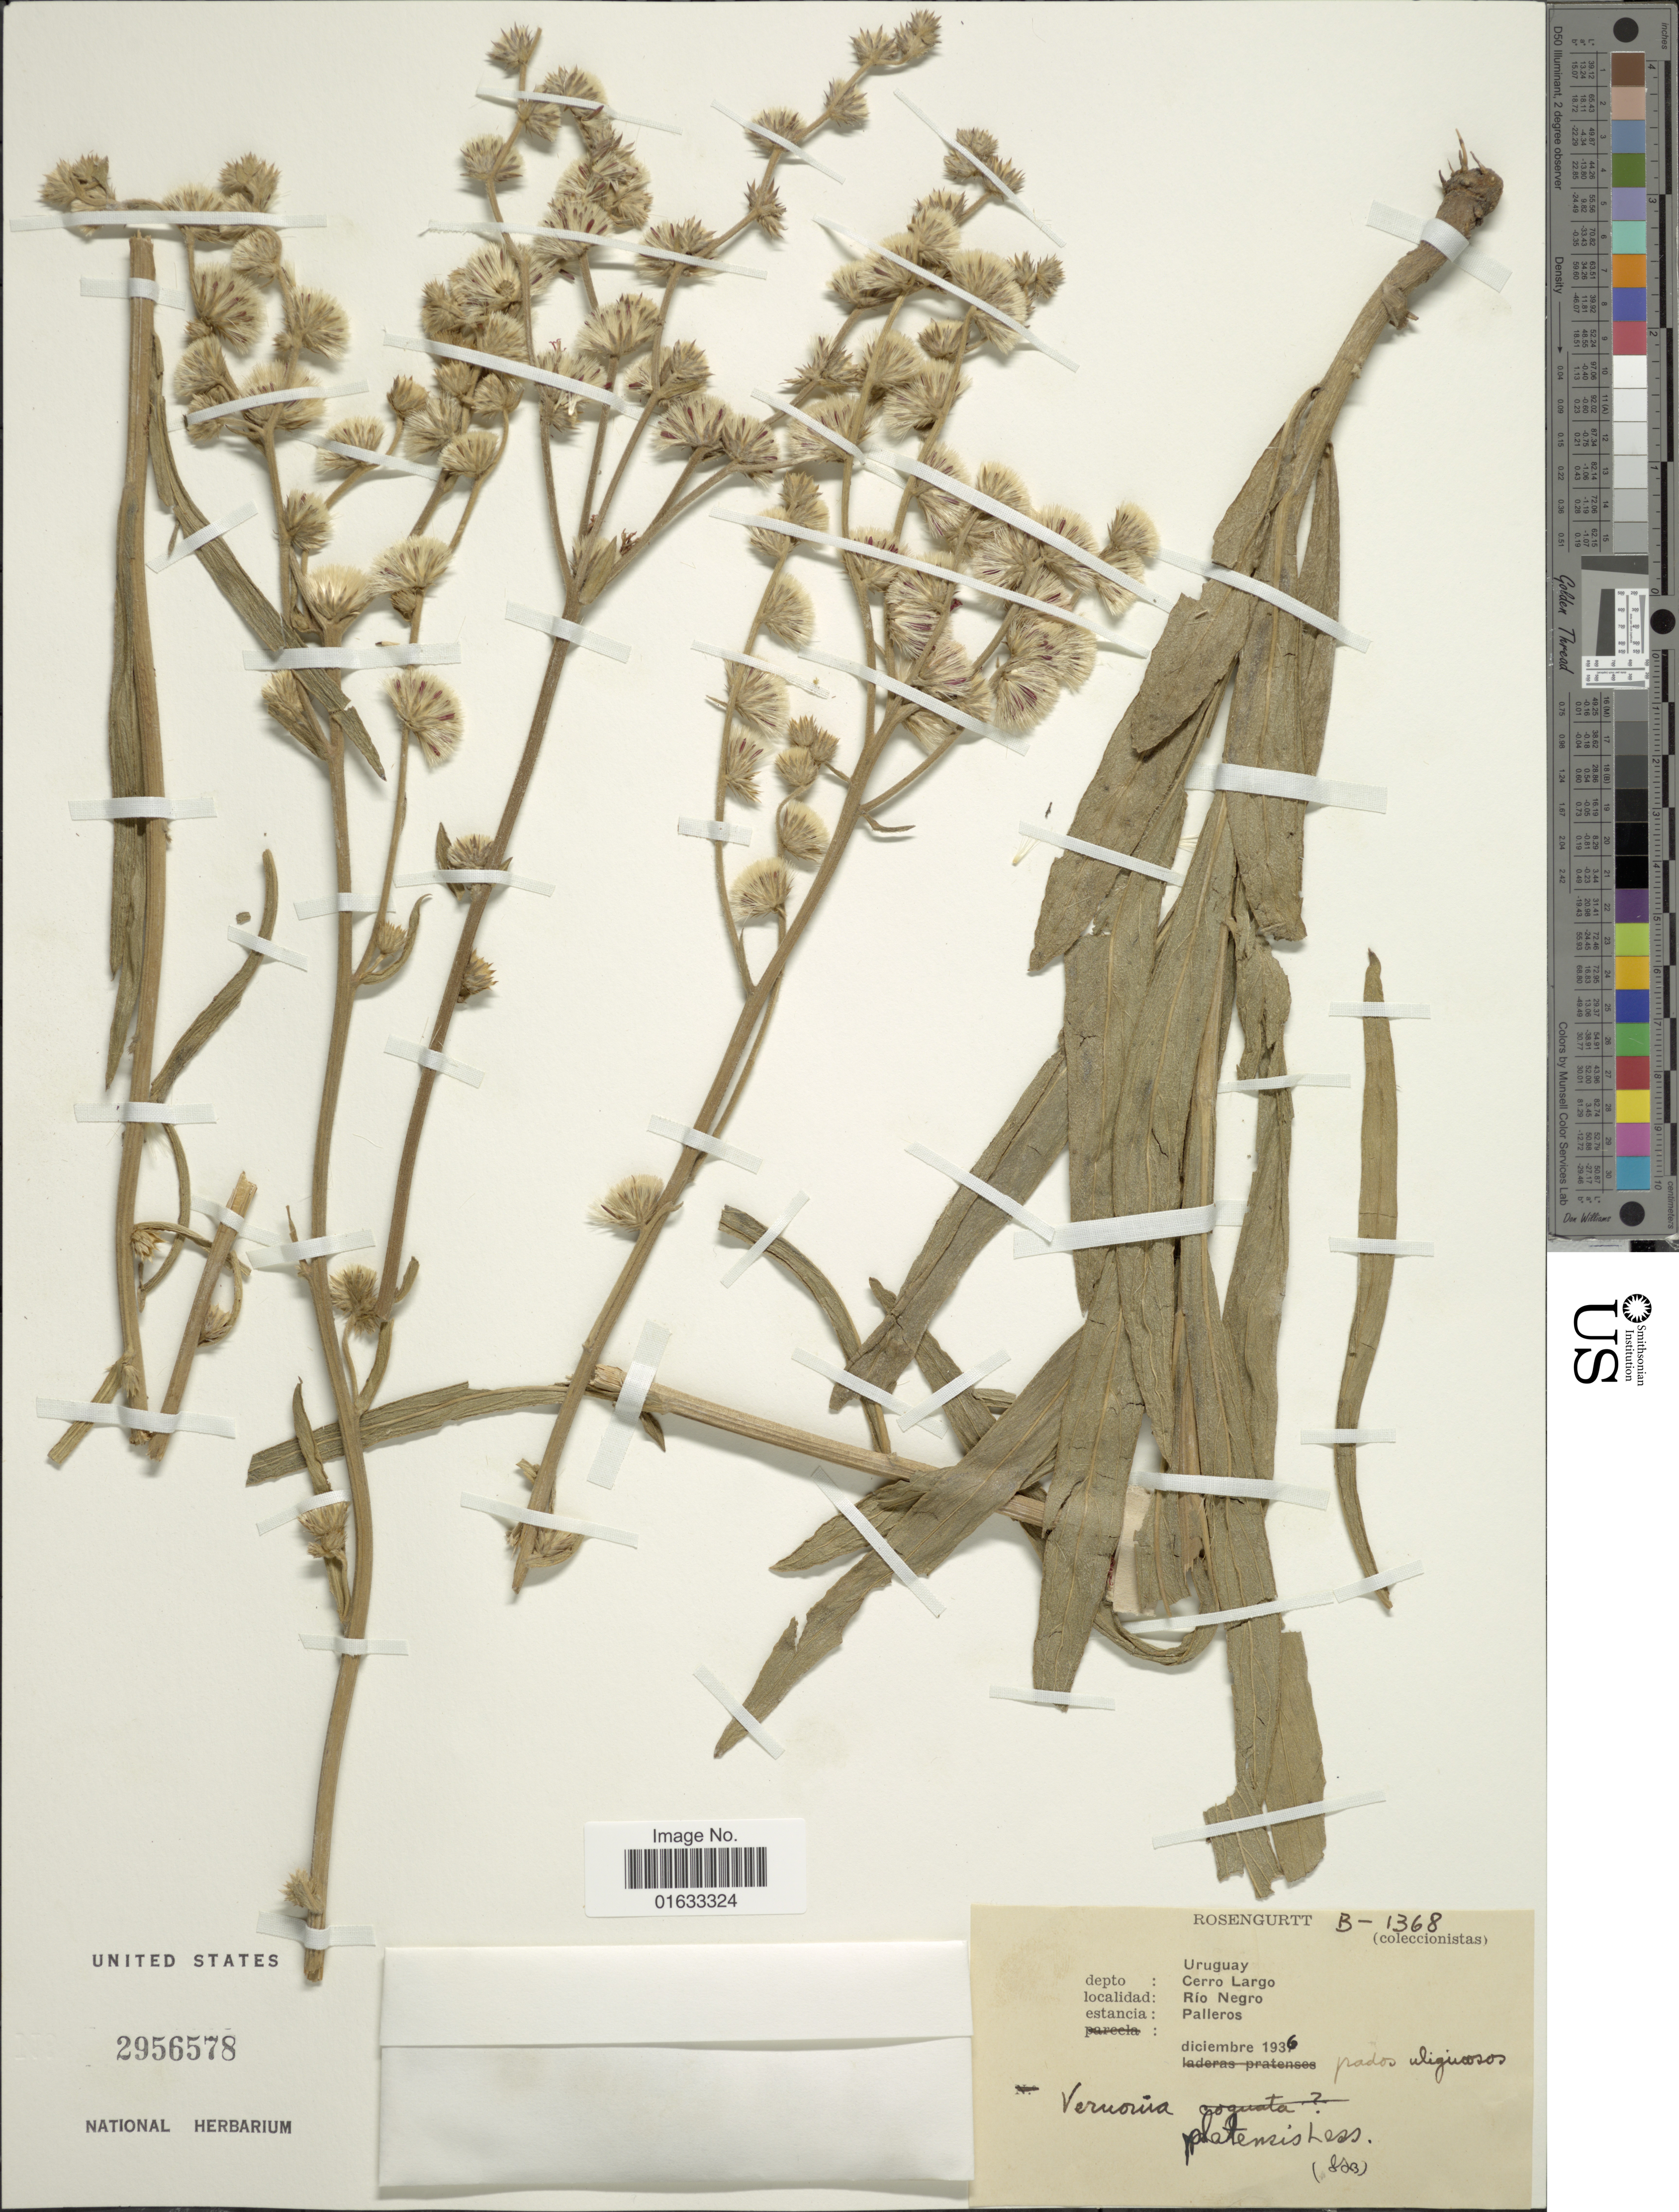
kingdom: Plantae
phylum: Tracheophyta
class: Magnoliopsida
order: Asterales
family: Asteraceae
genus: Chrysolaena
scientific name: Chrysolaena platensis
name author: (Spreng.) H. Rob.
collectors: Rosengurtt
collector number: B-1368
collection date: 1936-12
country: Uruguay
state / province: Rio Negro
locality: Depto. Cerro Largo, Rio Negro, estancia Palleros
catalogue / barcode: US 2956578